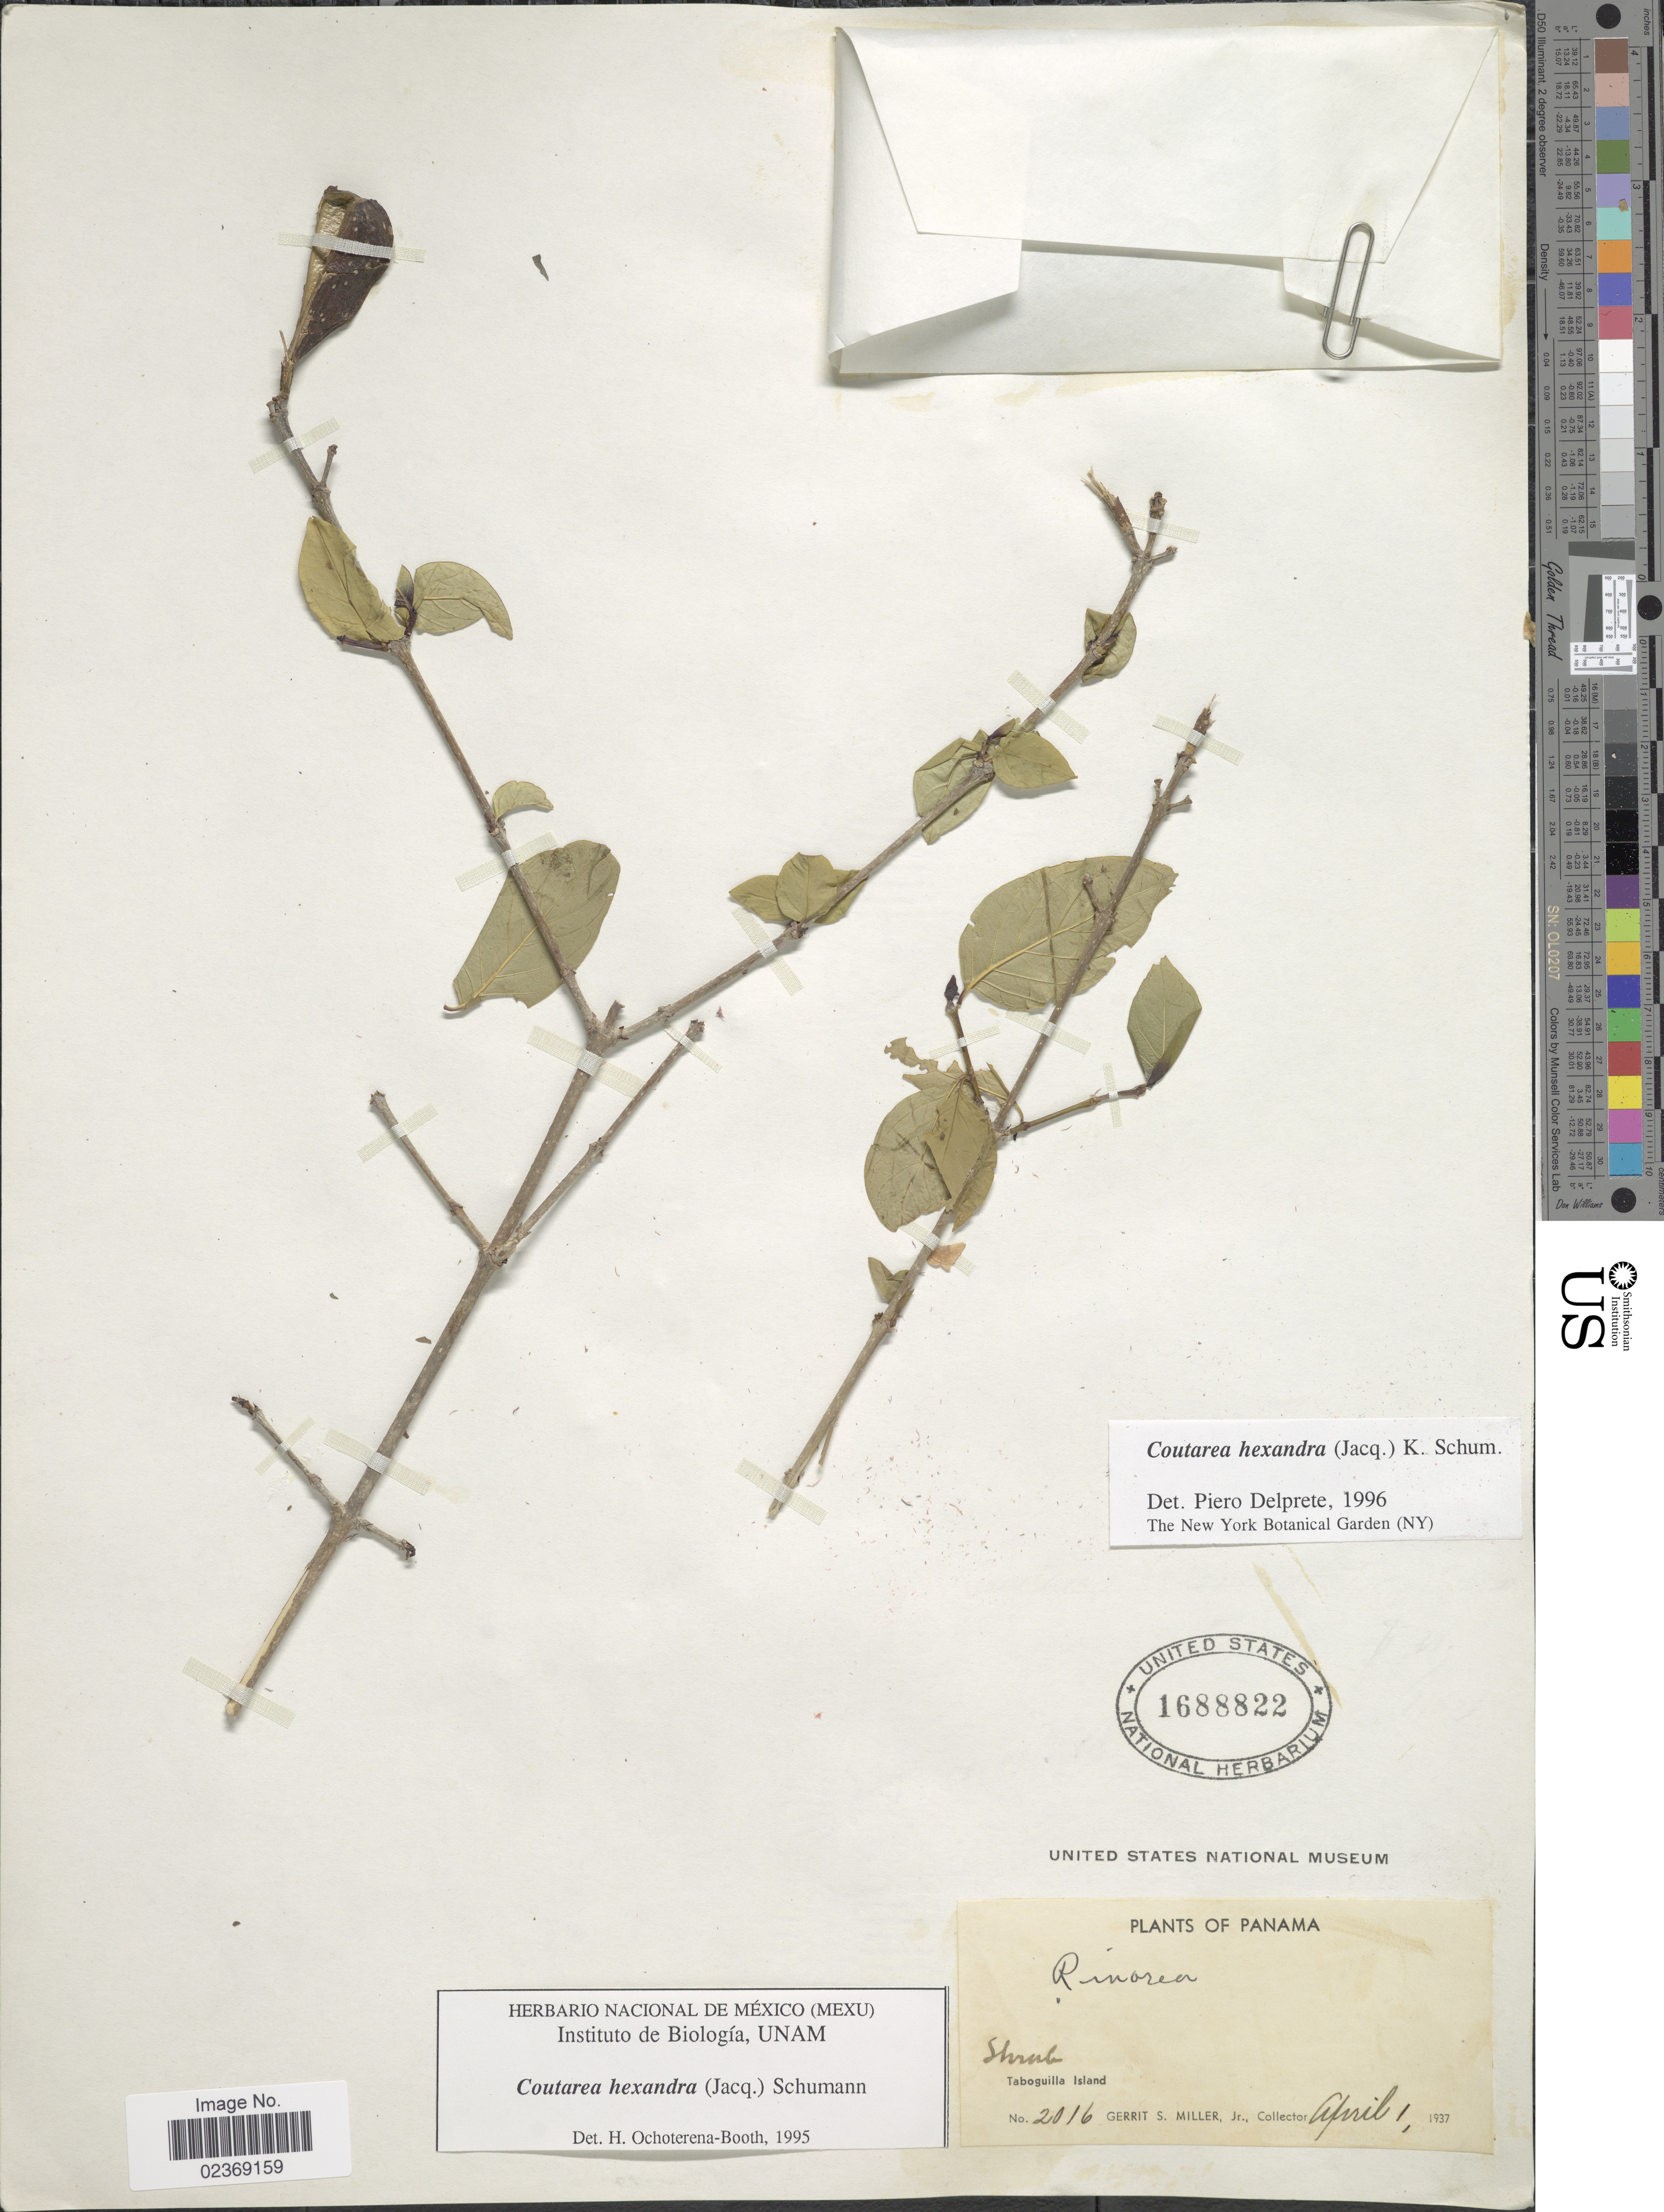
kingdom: Plantae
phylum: Tracheophyta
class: Magnoliopsida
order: Gentianales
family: Rubiaceae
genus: Coutarea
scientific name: Coutarea hexandra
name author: (Jacq.) K. Schum.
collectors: G. S. Miller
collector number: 2016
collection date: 1937-04-01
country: Panama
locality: Taboguilla Island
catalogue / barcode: US 1688822